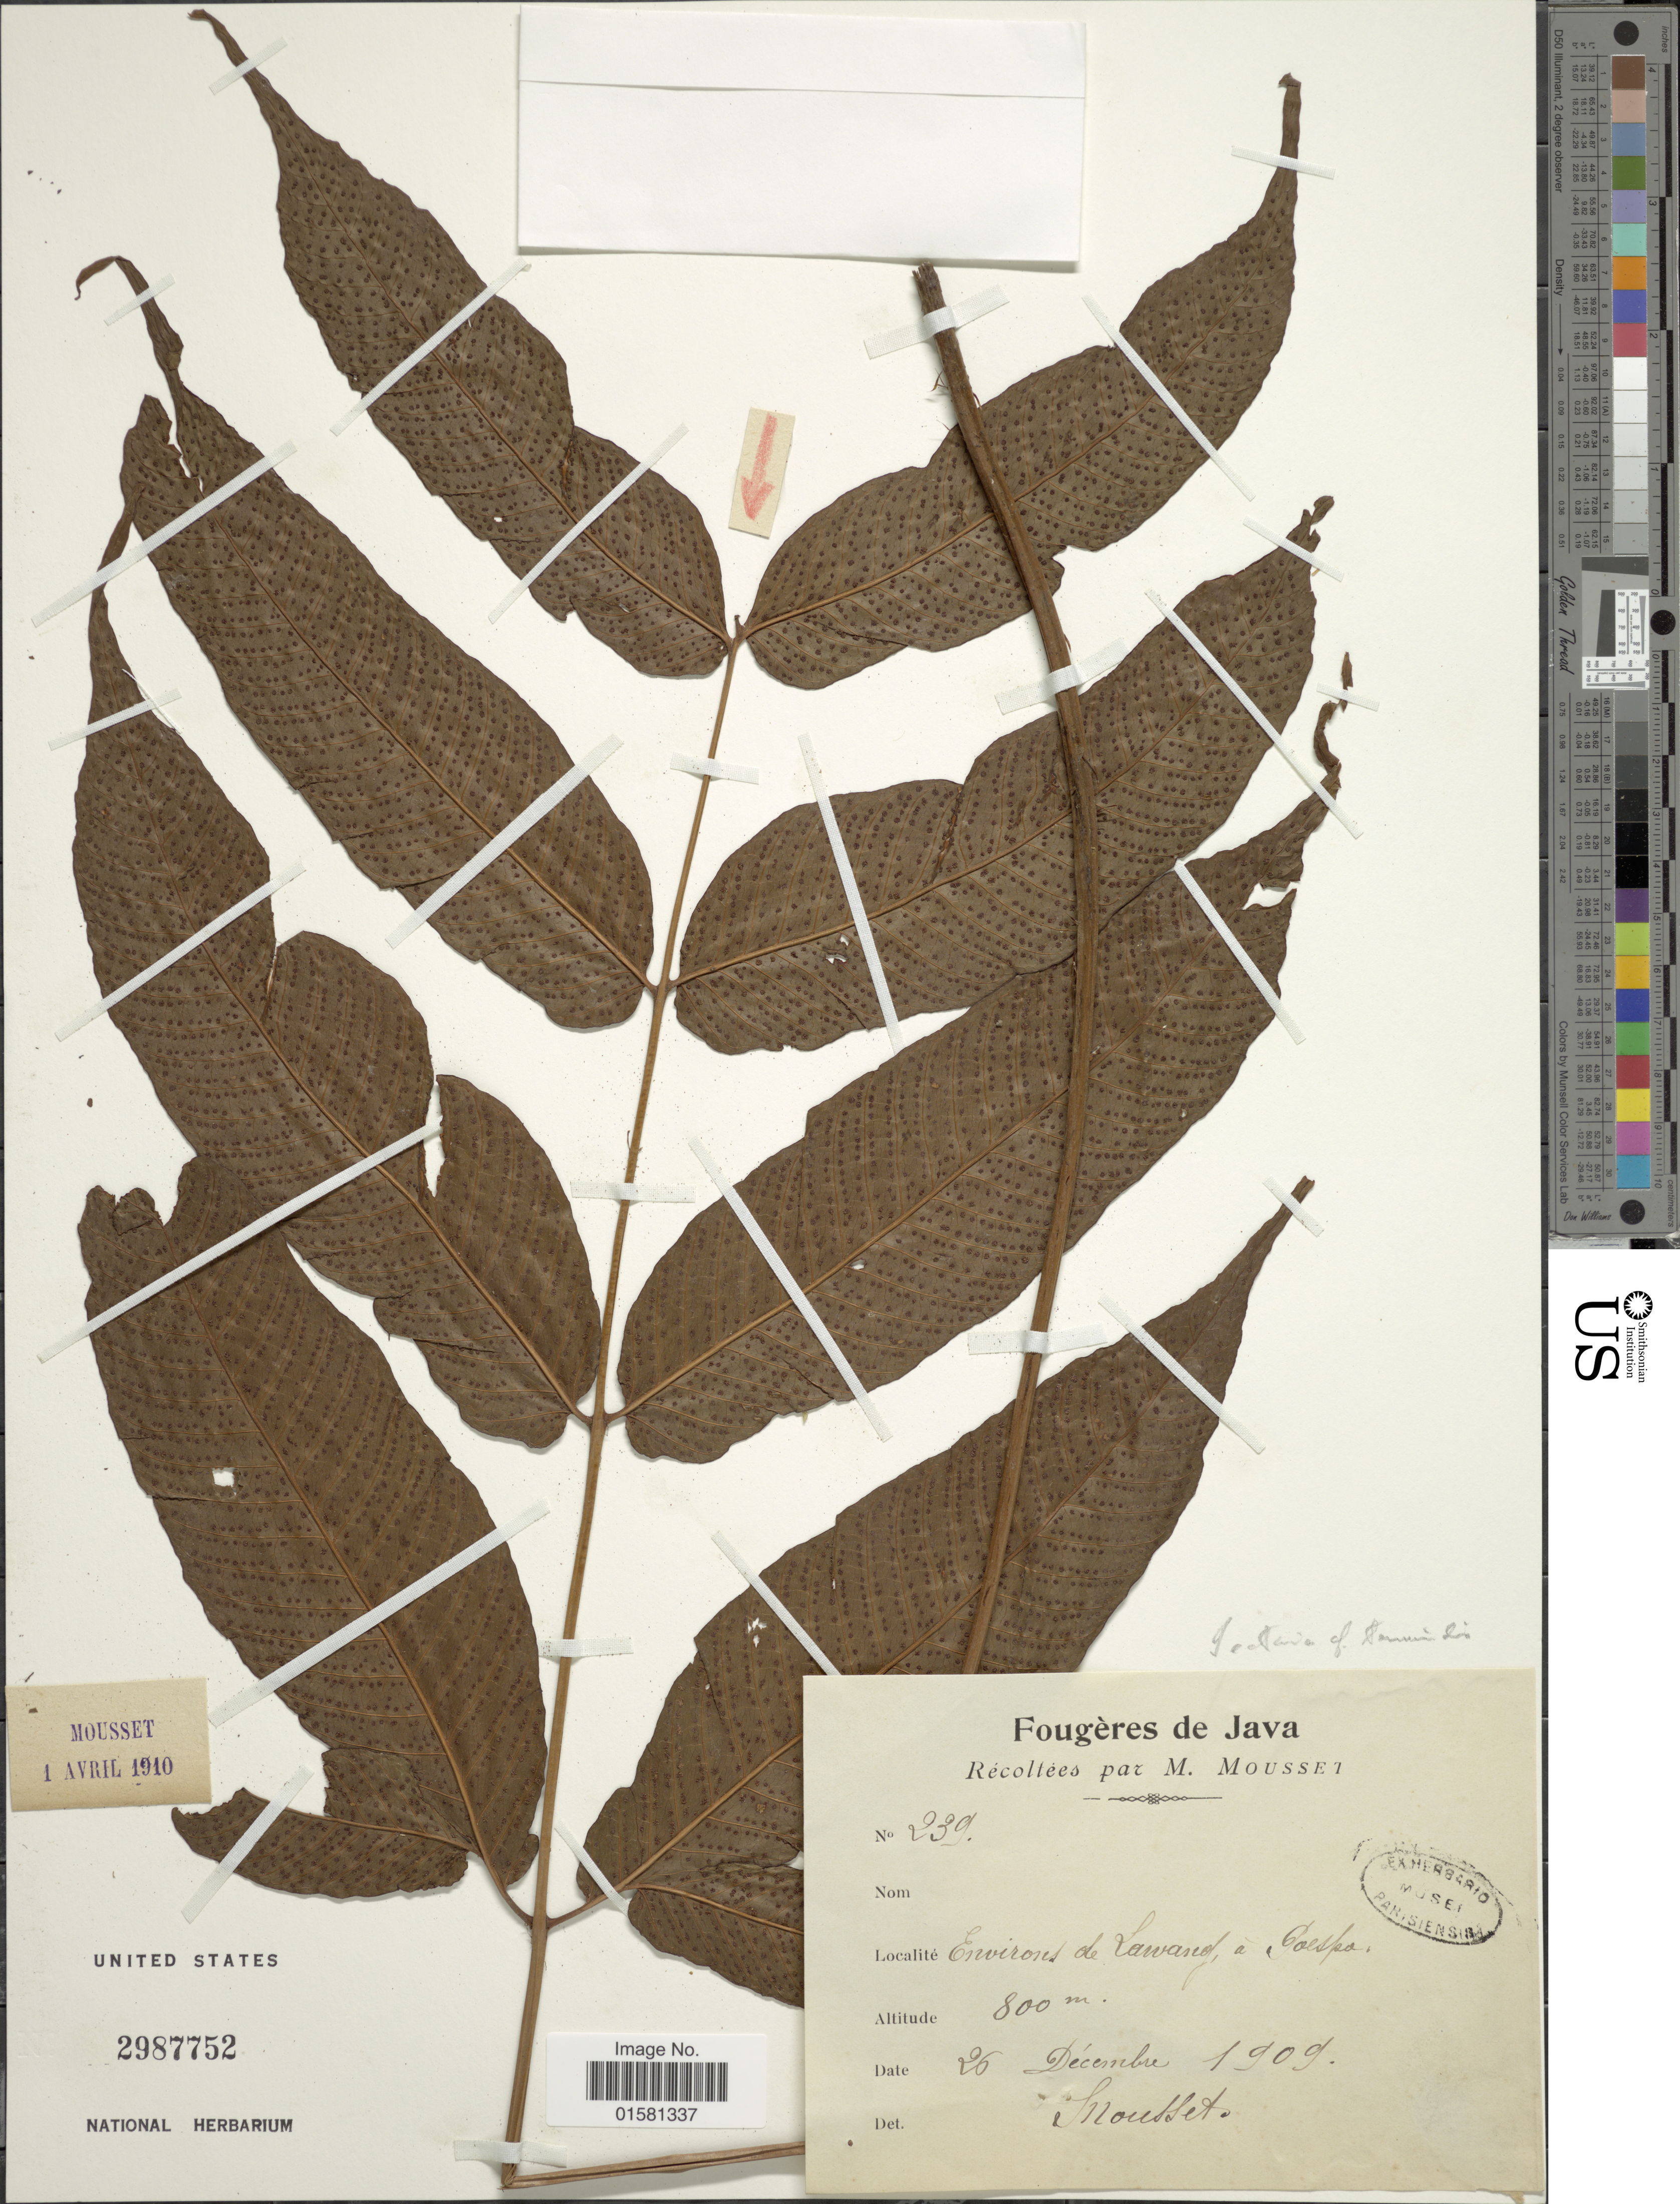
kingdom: Plantae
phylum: Tracheophyta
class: Polypodiopsida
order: Polypodiales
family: Tectariaceae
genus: Tectaria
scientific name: Tectaria sp.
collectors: M. Mousset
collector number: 239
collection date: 1909-12-25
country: Indonesia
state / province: Java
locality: Java, Environs de Lawang a Gaespo [interpreted]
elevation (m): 800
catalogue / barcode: US 2987752